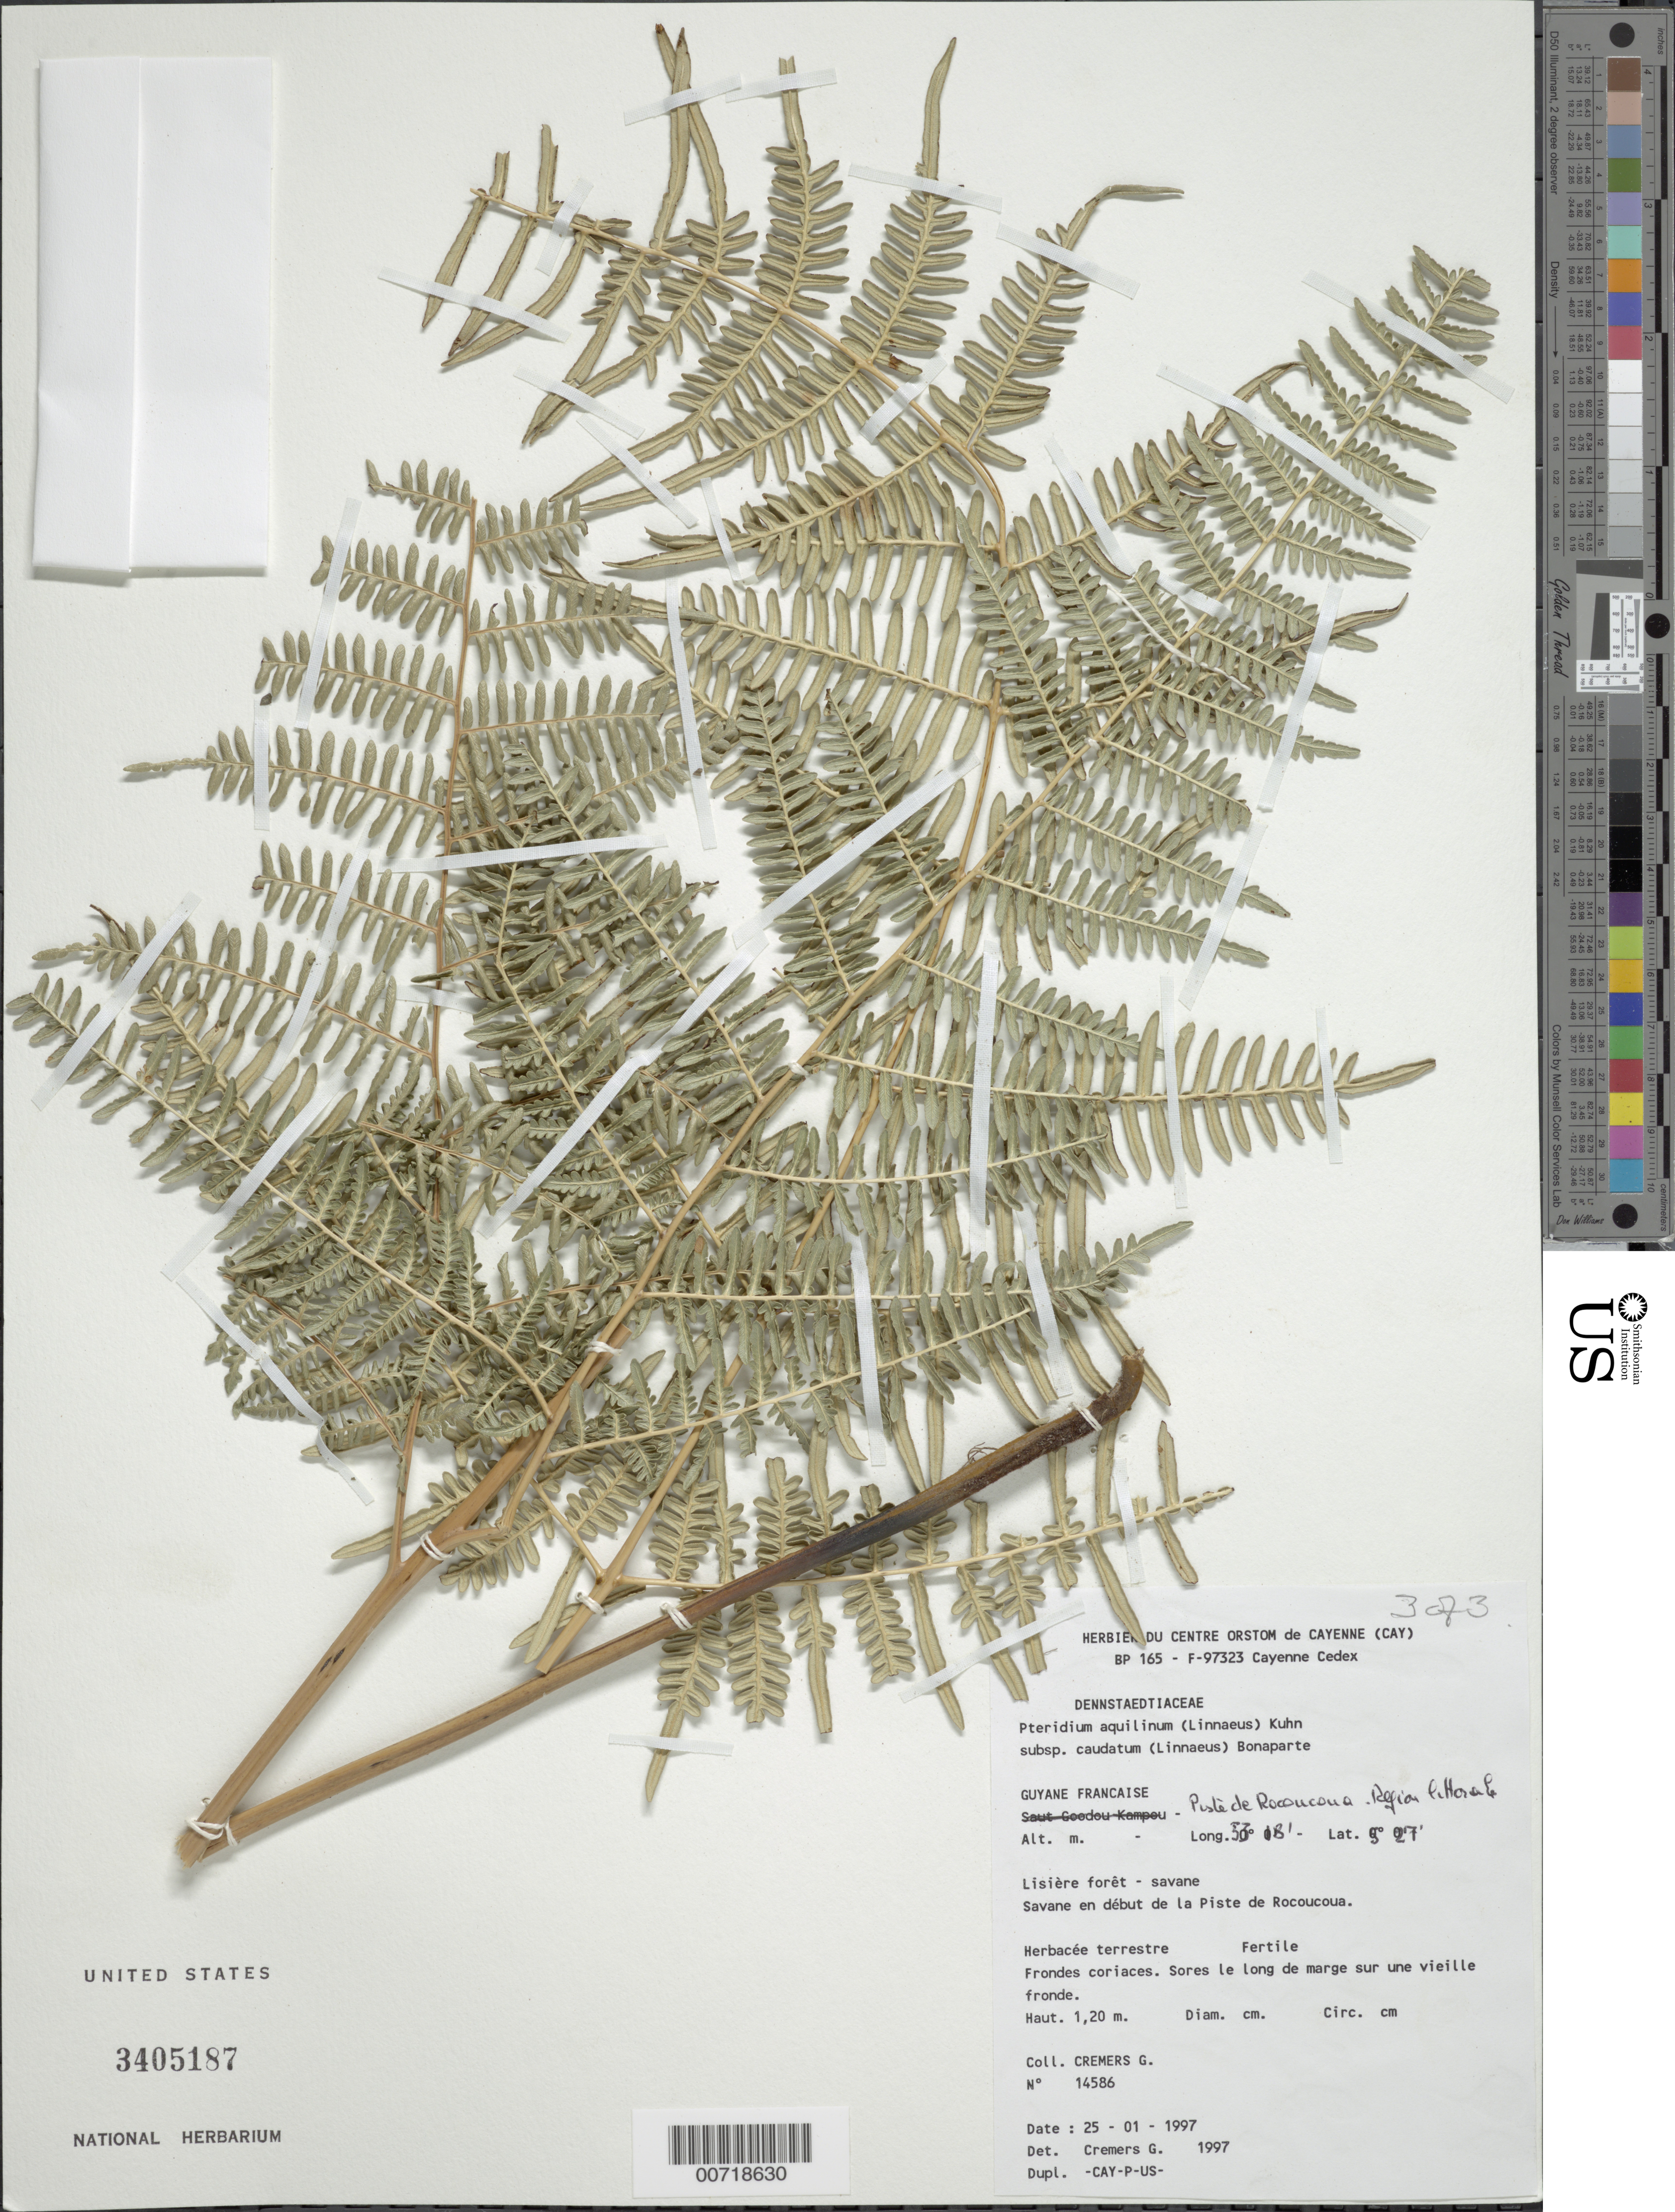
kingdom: Plantae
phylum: Tracheophyta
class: Polypodiopsida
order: Polypodiales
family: Dennstaedtiaceae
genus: Pteridium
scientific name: Pteridium caudatum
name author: (L.) Maxon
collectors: G. Cremers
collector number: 14586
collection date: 1997-01-25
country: French Guiana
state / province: Cayenne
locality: Piste de Rocoucoua - Région littorale, Lisière forêt - savane, Savane en début de la Piste de Rocoucoua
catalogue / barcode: US 3405187